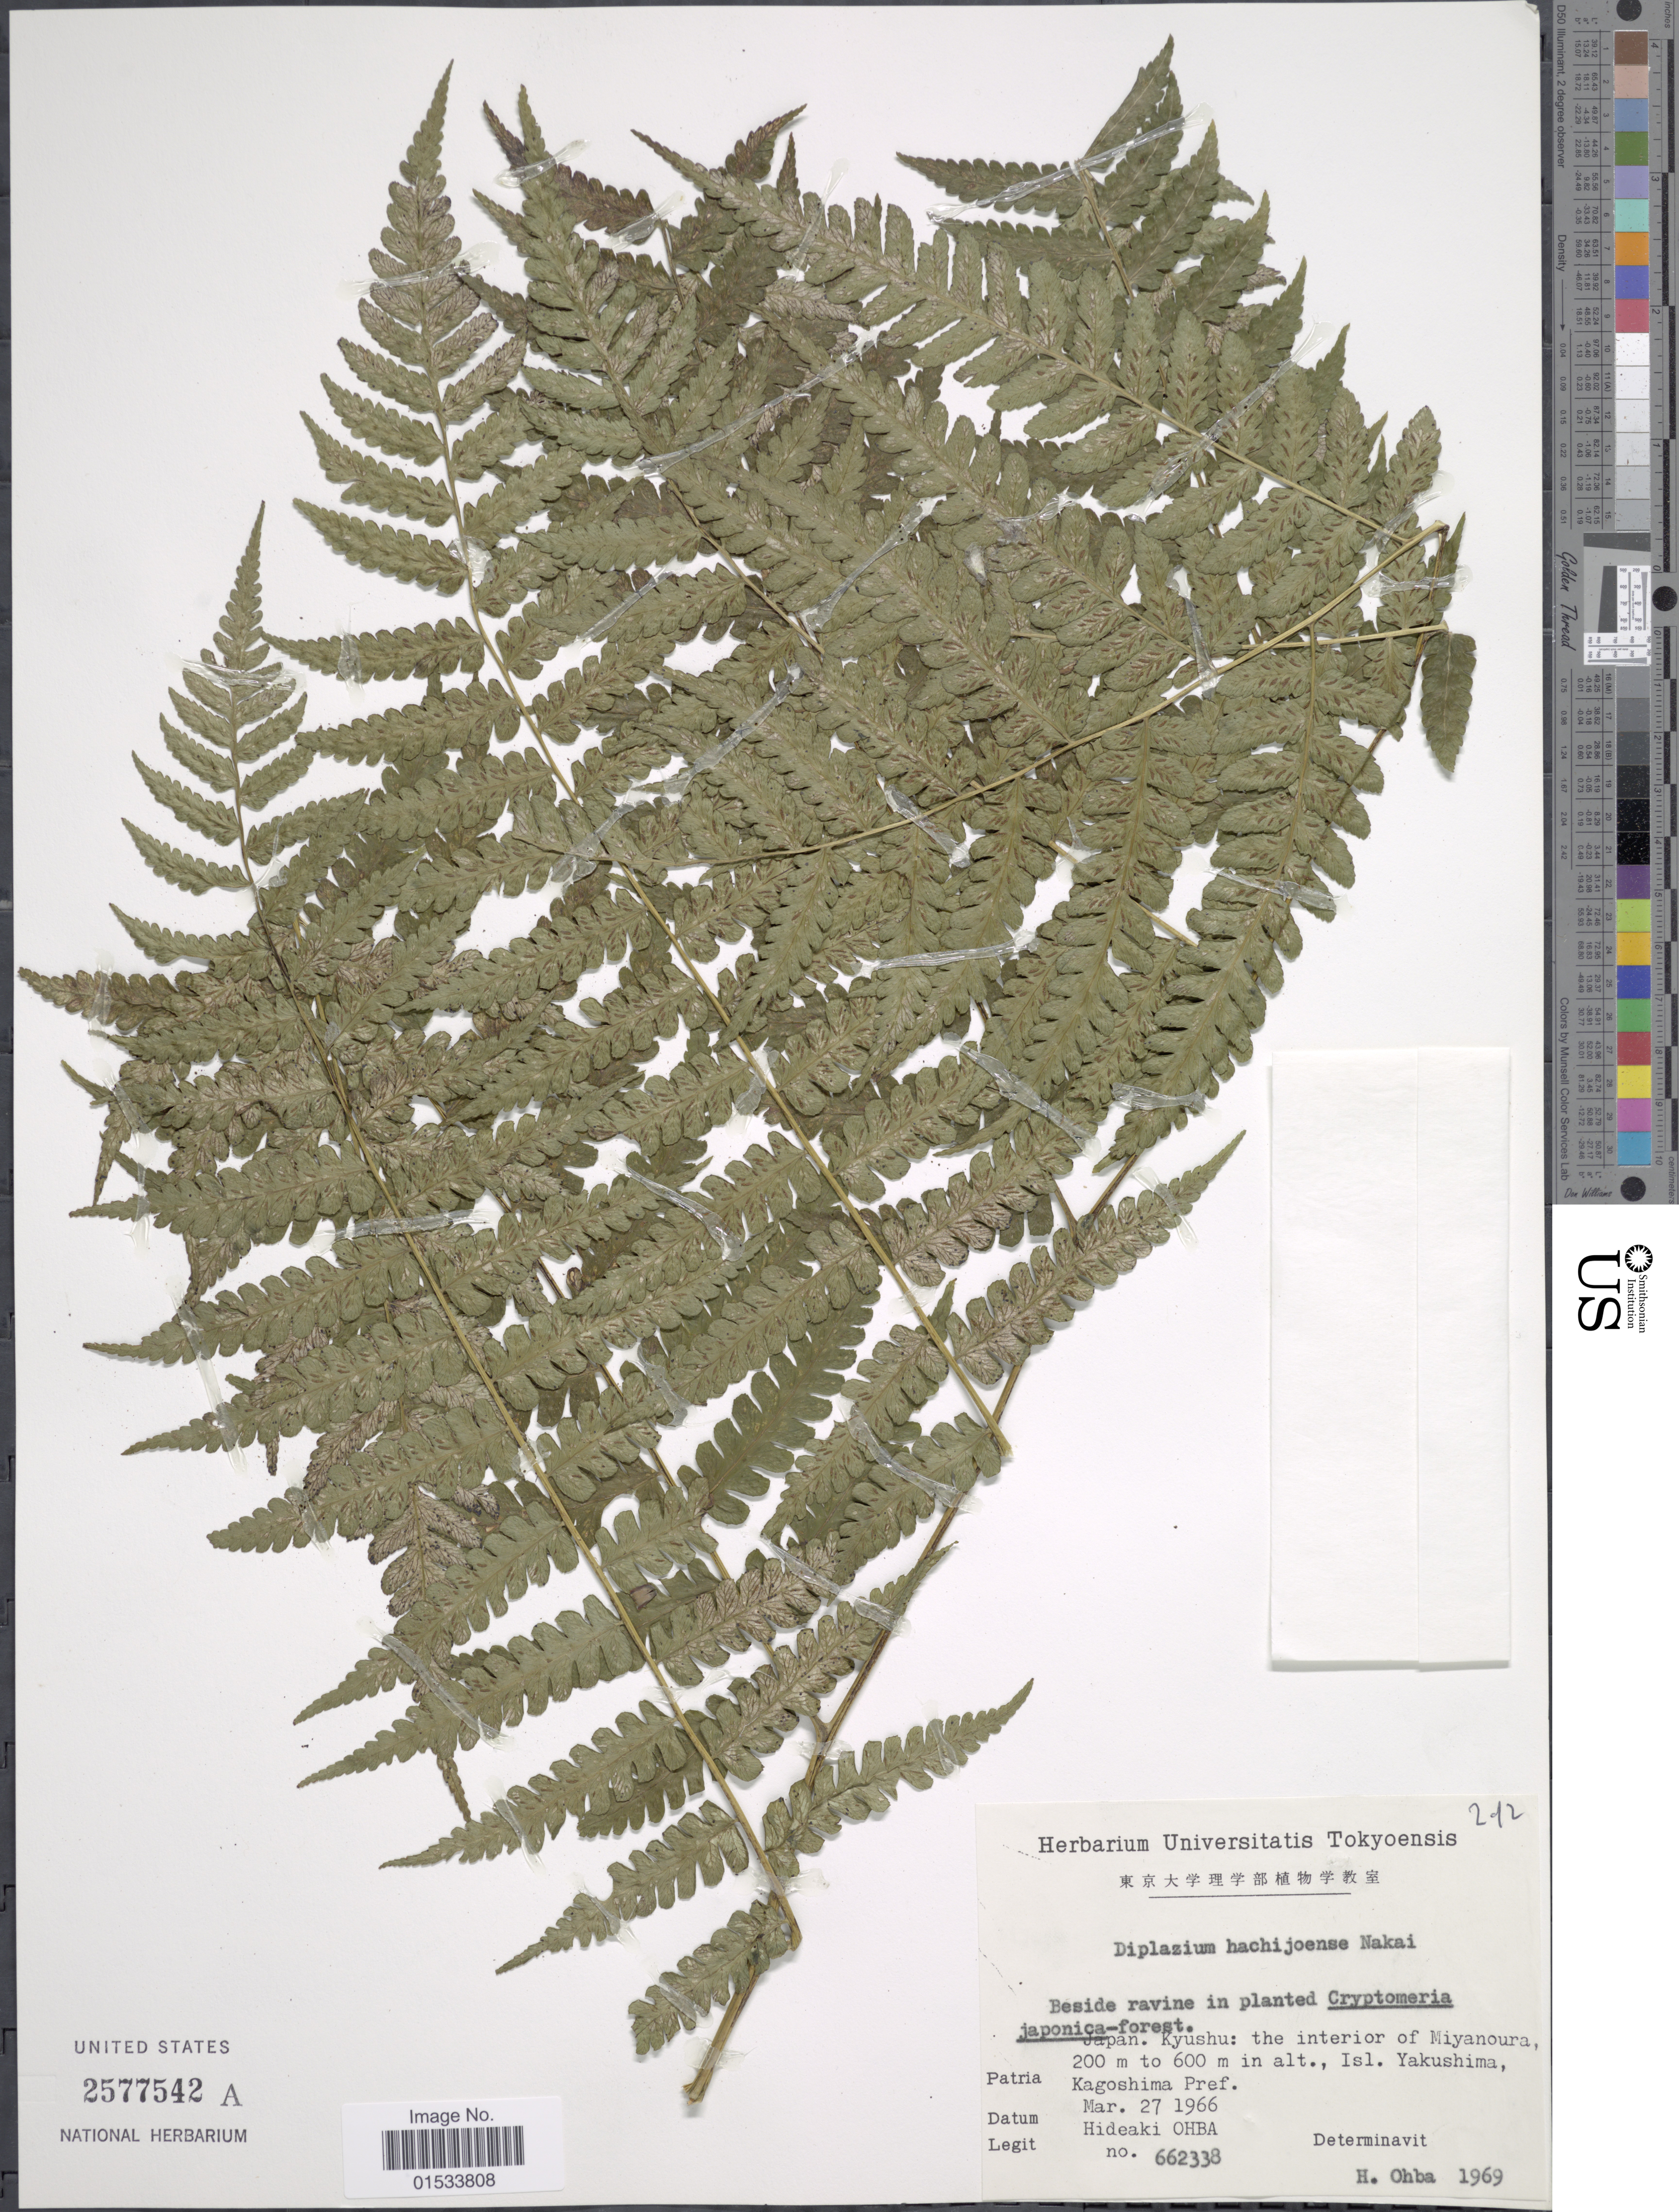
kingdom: Plantae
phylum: Tracheophyta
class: Polypodiopsida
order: Polypodiales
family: Athyriaceae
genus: Diplazium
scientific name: Diplazium hachijoense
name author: Nakai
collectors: H. Ohba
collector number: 662338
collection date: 1966-03-27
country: Japan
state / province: Kagosima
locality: Kyushu: the interior of Miyanoura, Isl. Yakushima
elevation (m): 200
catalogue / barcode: US 2575542A